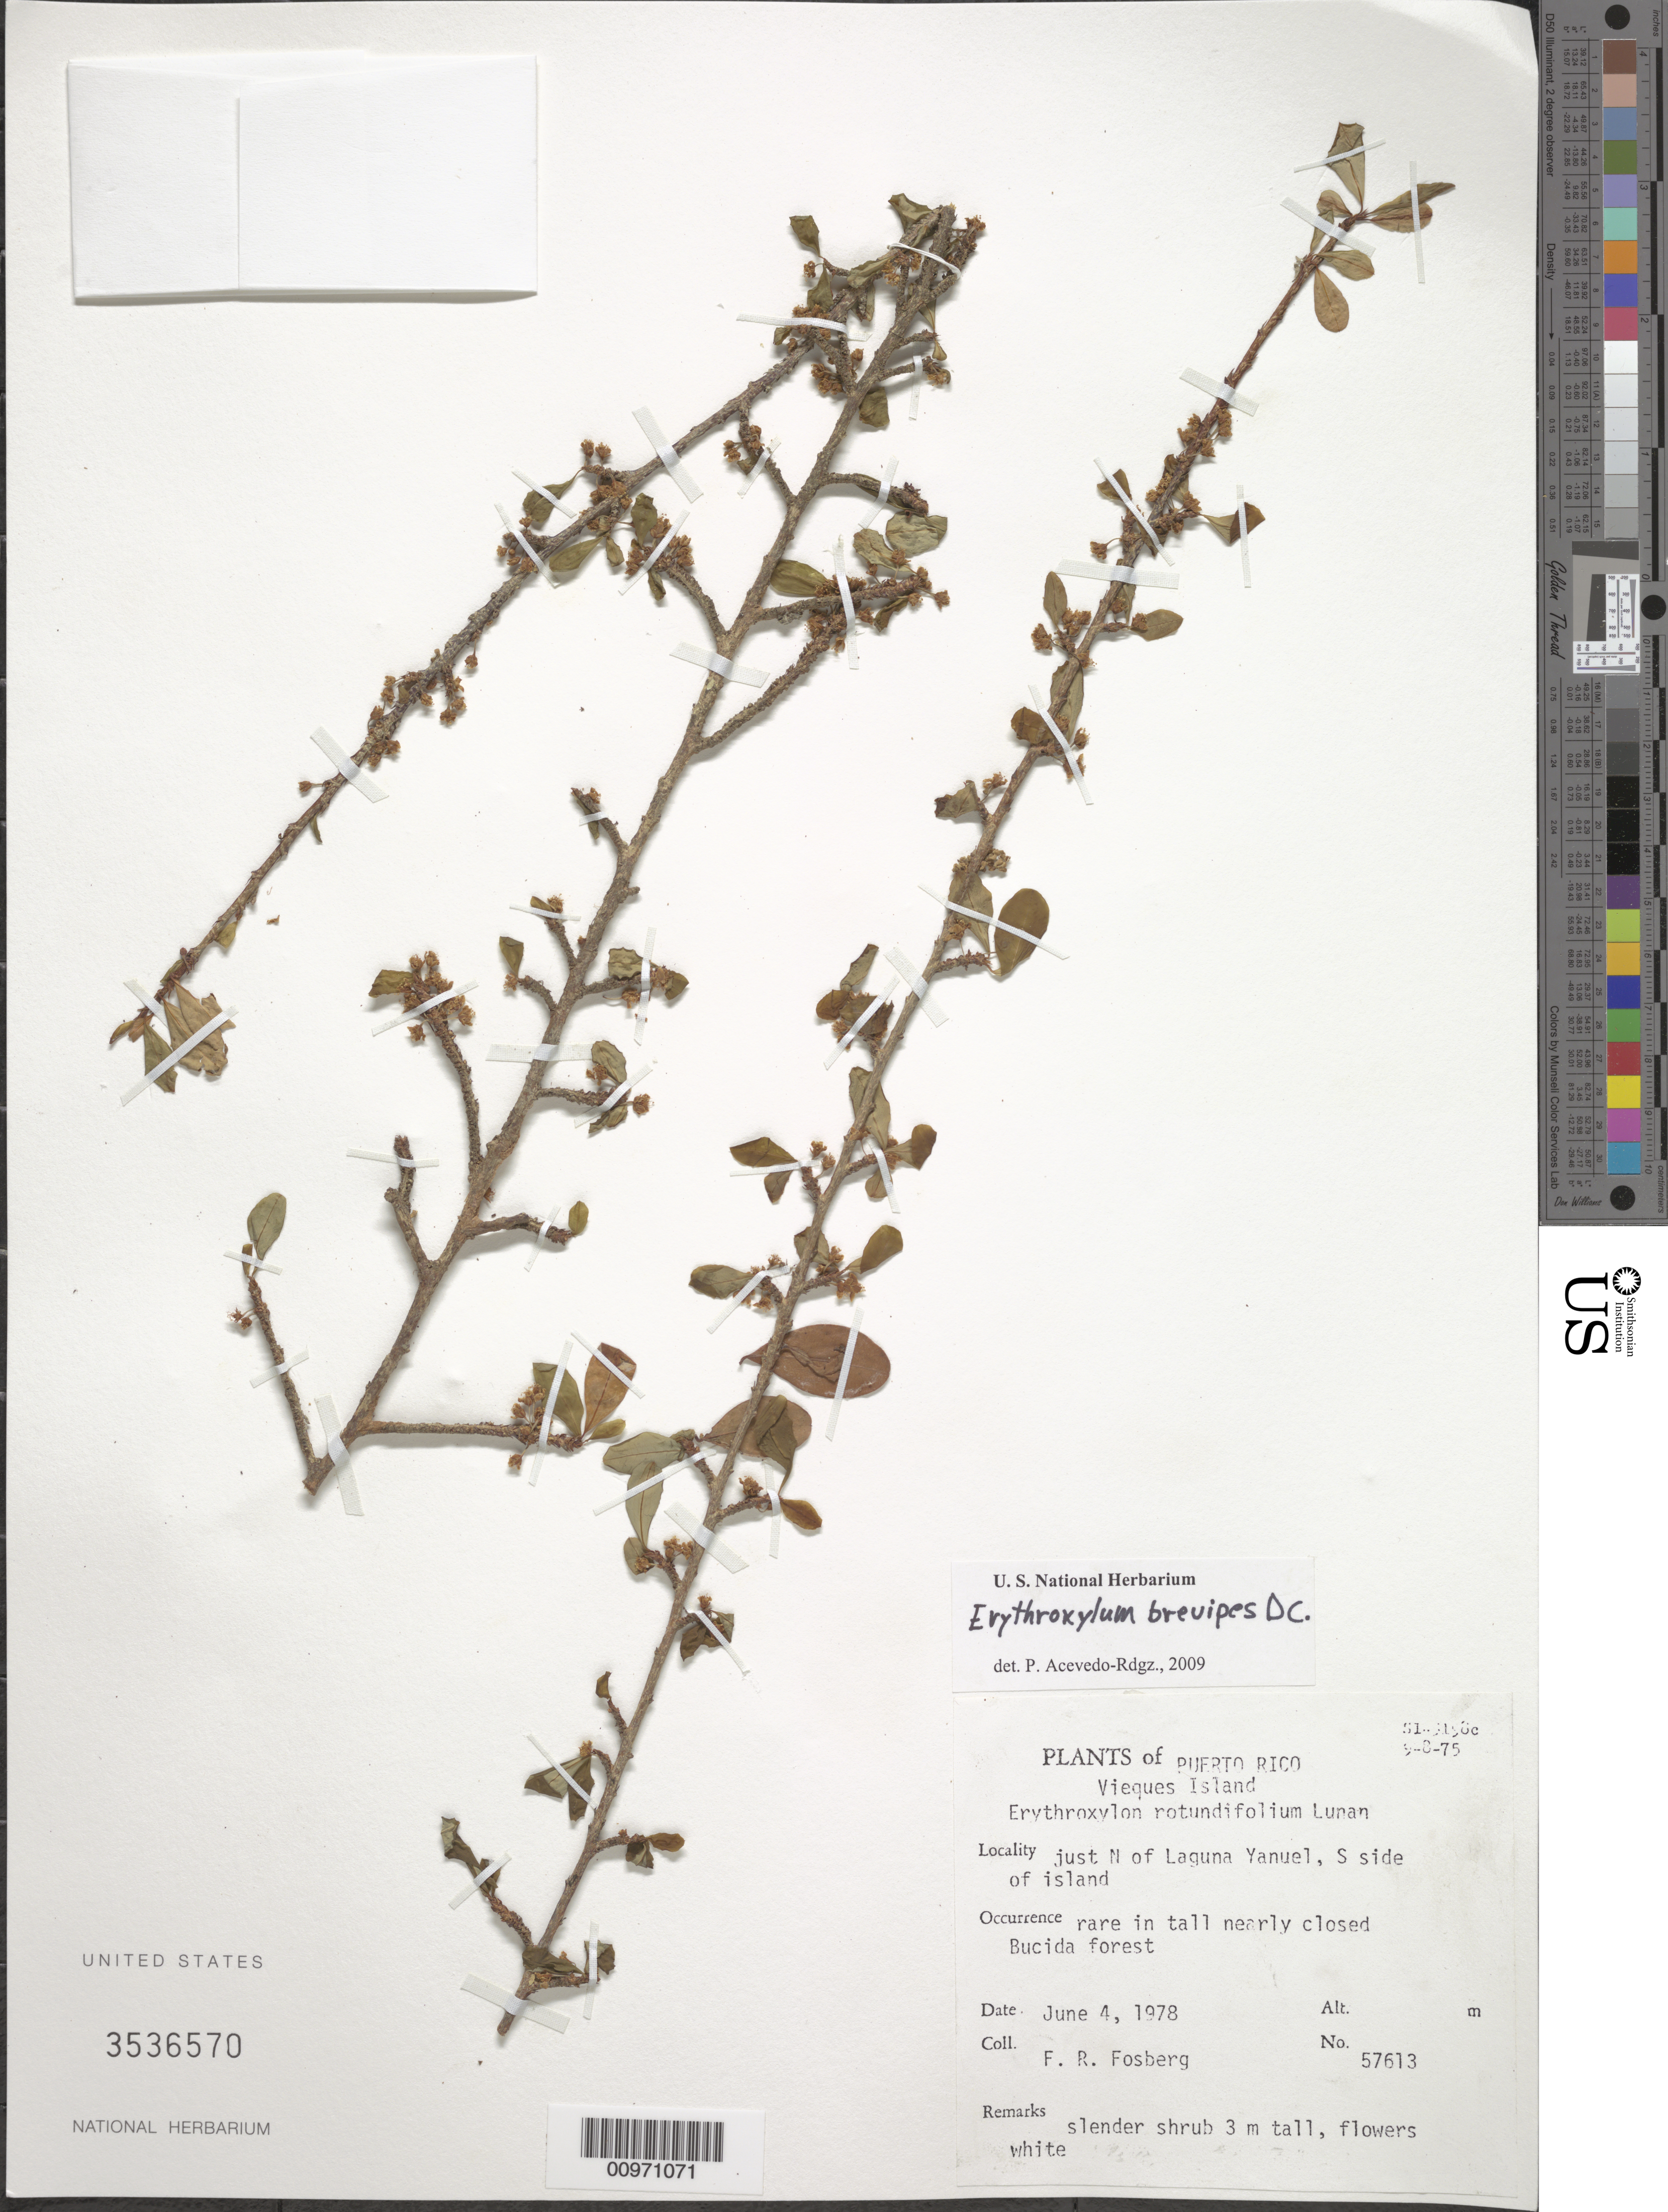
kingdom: Plantae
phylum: Tracheophyta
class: Magnoliopsida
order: Malpighiales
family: Erythroxylaceae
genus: Erythroxylum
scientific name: Erythroxylum brevipes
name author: DC.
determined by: Acevedo-Rodríguez, P., (BOT), Smithsonian Institution - National Museum of Natural History (UNITED STATES)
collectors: F. R. Fosberg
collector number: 57613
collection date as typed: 04 Jun 1978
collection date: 1978-06-04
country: Puerto Rico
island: Vieques I.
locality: Just N of Laguna Yanuel, S side of island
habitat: In tall nearly closed Bucida forest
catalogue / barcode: US 3536570